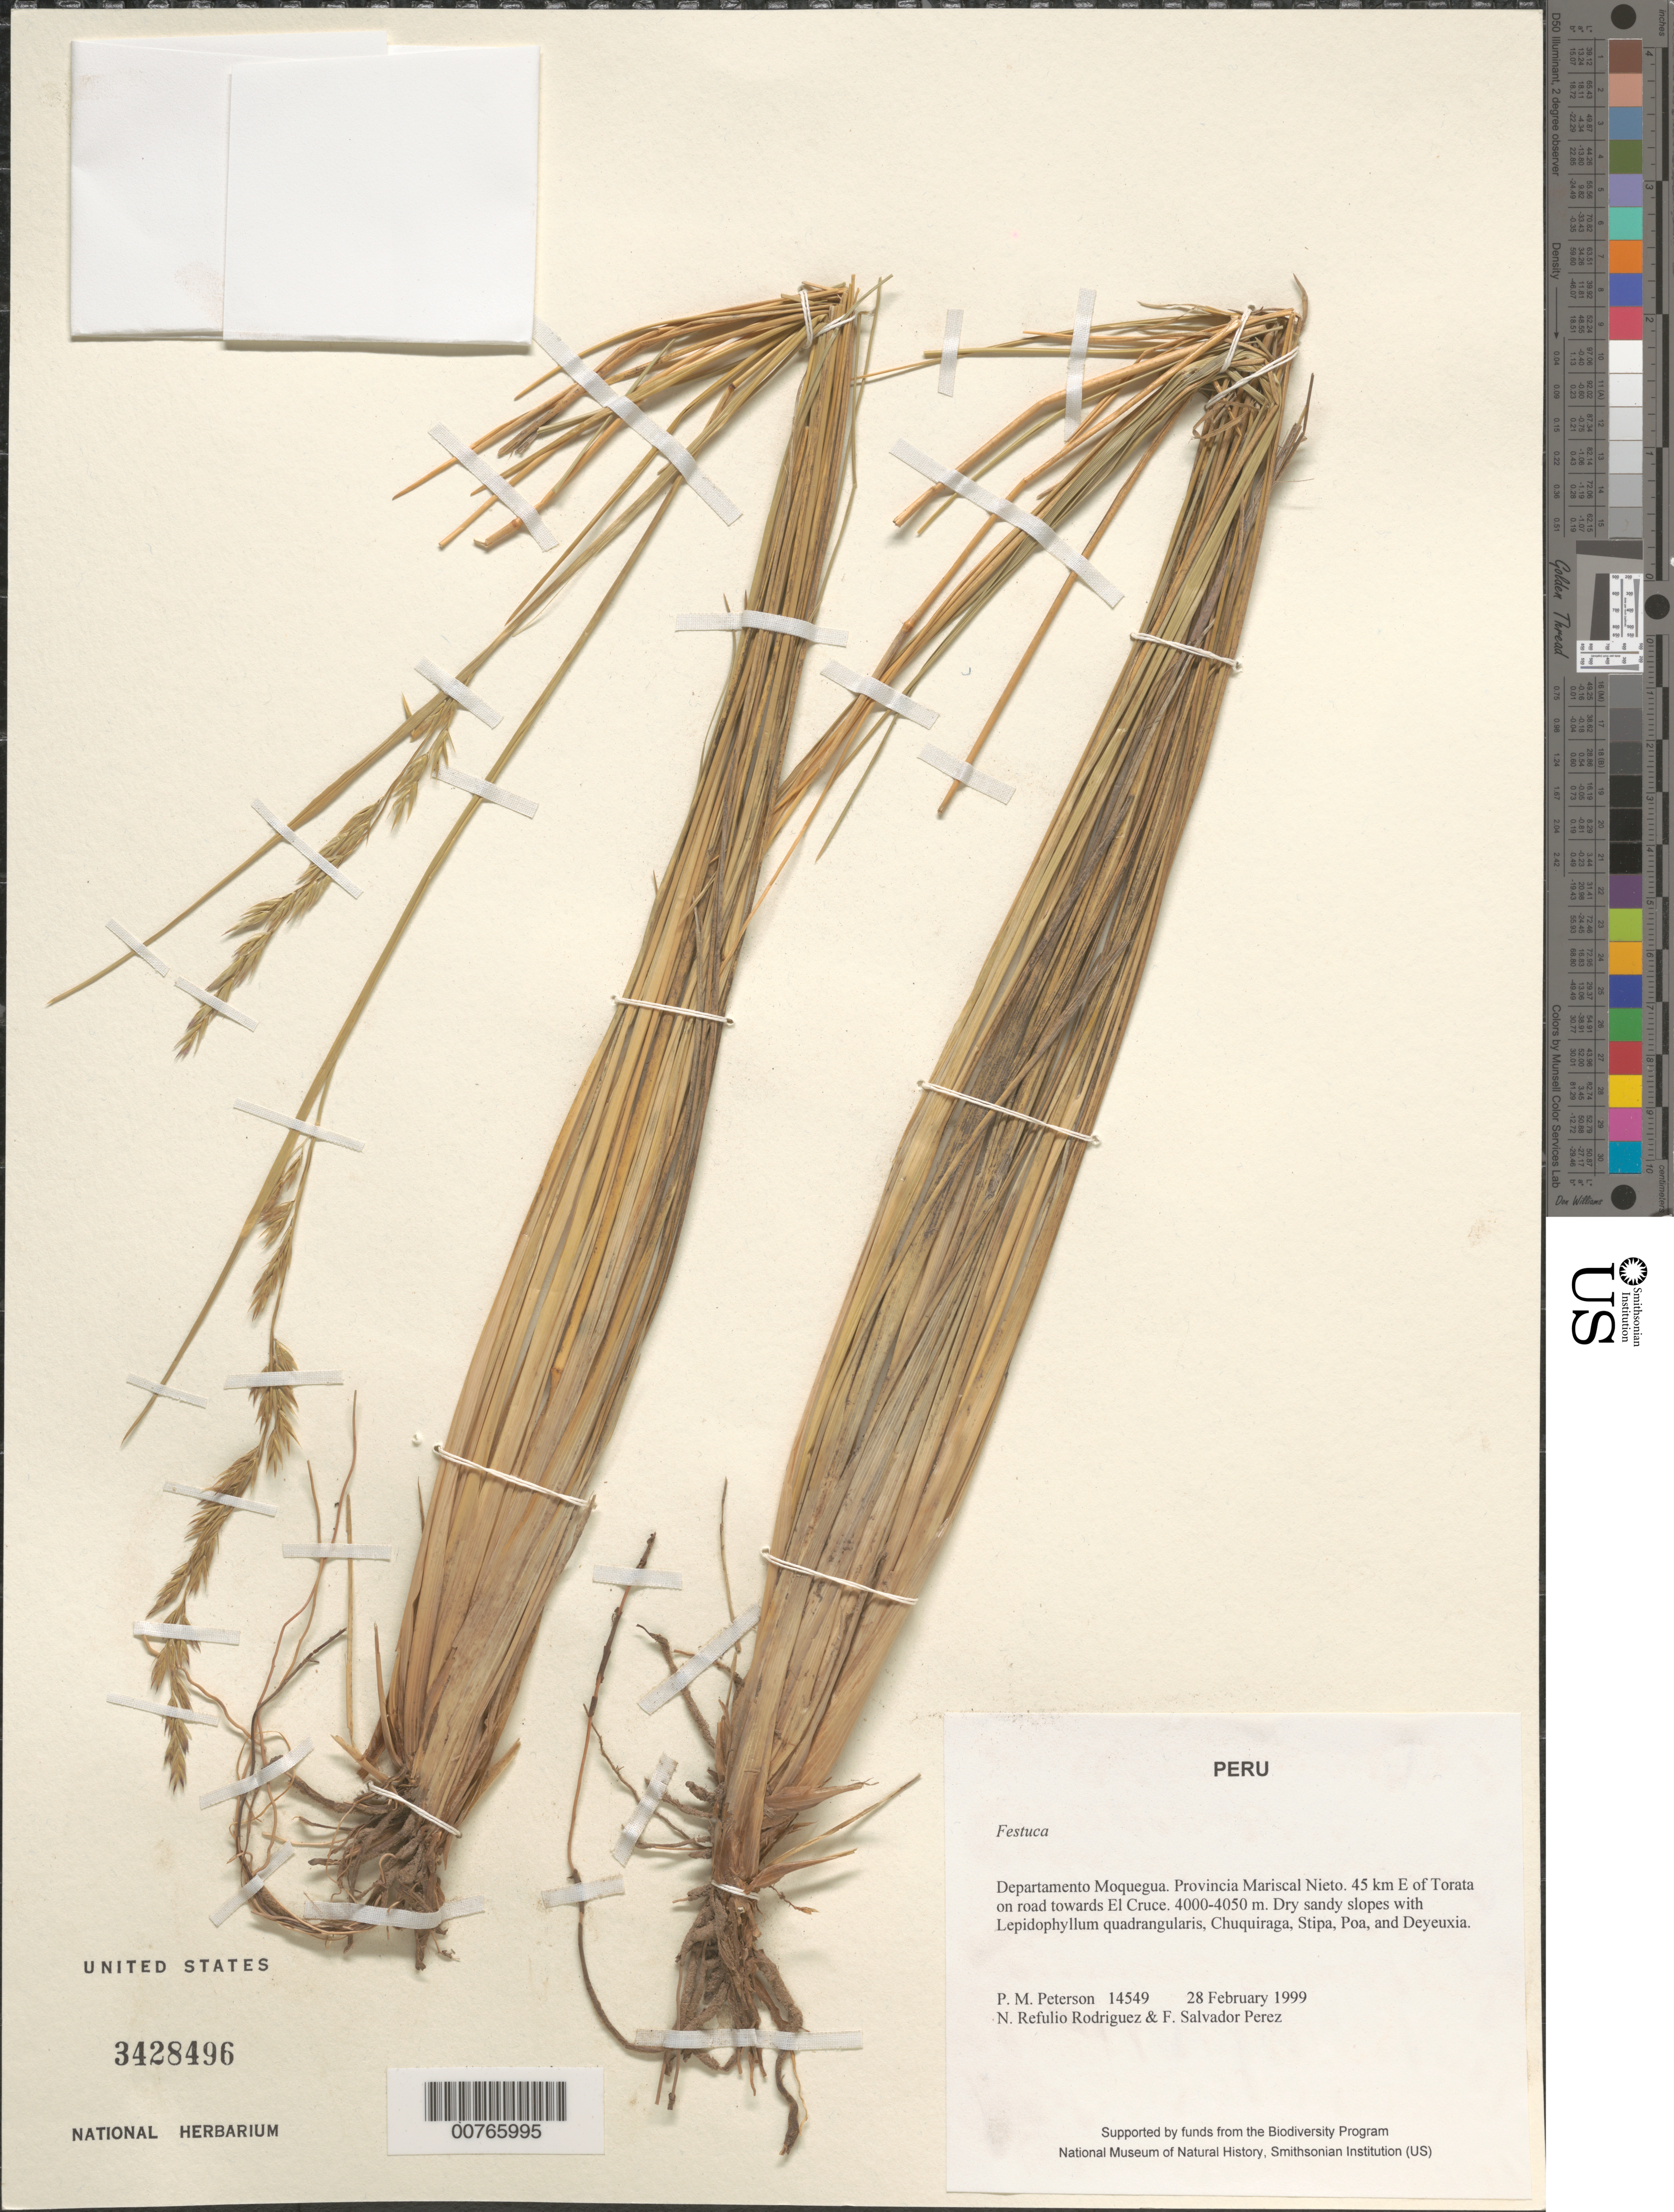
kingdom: Plantae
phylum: Tracheophyta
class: Liliopsida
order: Poales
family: Poaceae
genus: Festuca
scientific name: Festuca sp.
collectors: P. M. Peterson, N. Refulio-Rodríguez & F. Salvador Perez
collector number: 14549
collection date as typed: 28 Feb 1999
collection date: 1999-02-28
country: Peru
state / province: Moquegua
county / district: Mariscal Nieto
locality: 45 km E of Torata on road towards El Cruce.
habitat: Dry sandy slopes with Lepidophyllum quadrangularis, Chuquiraga, Stipa, Poa and Deyeuxia.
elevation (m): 4000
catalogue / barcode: US 3428496